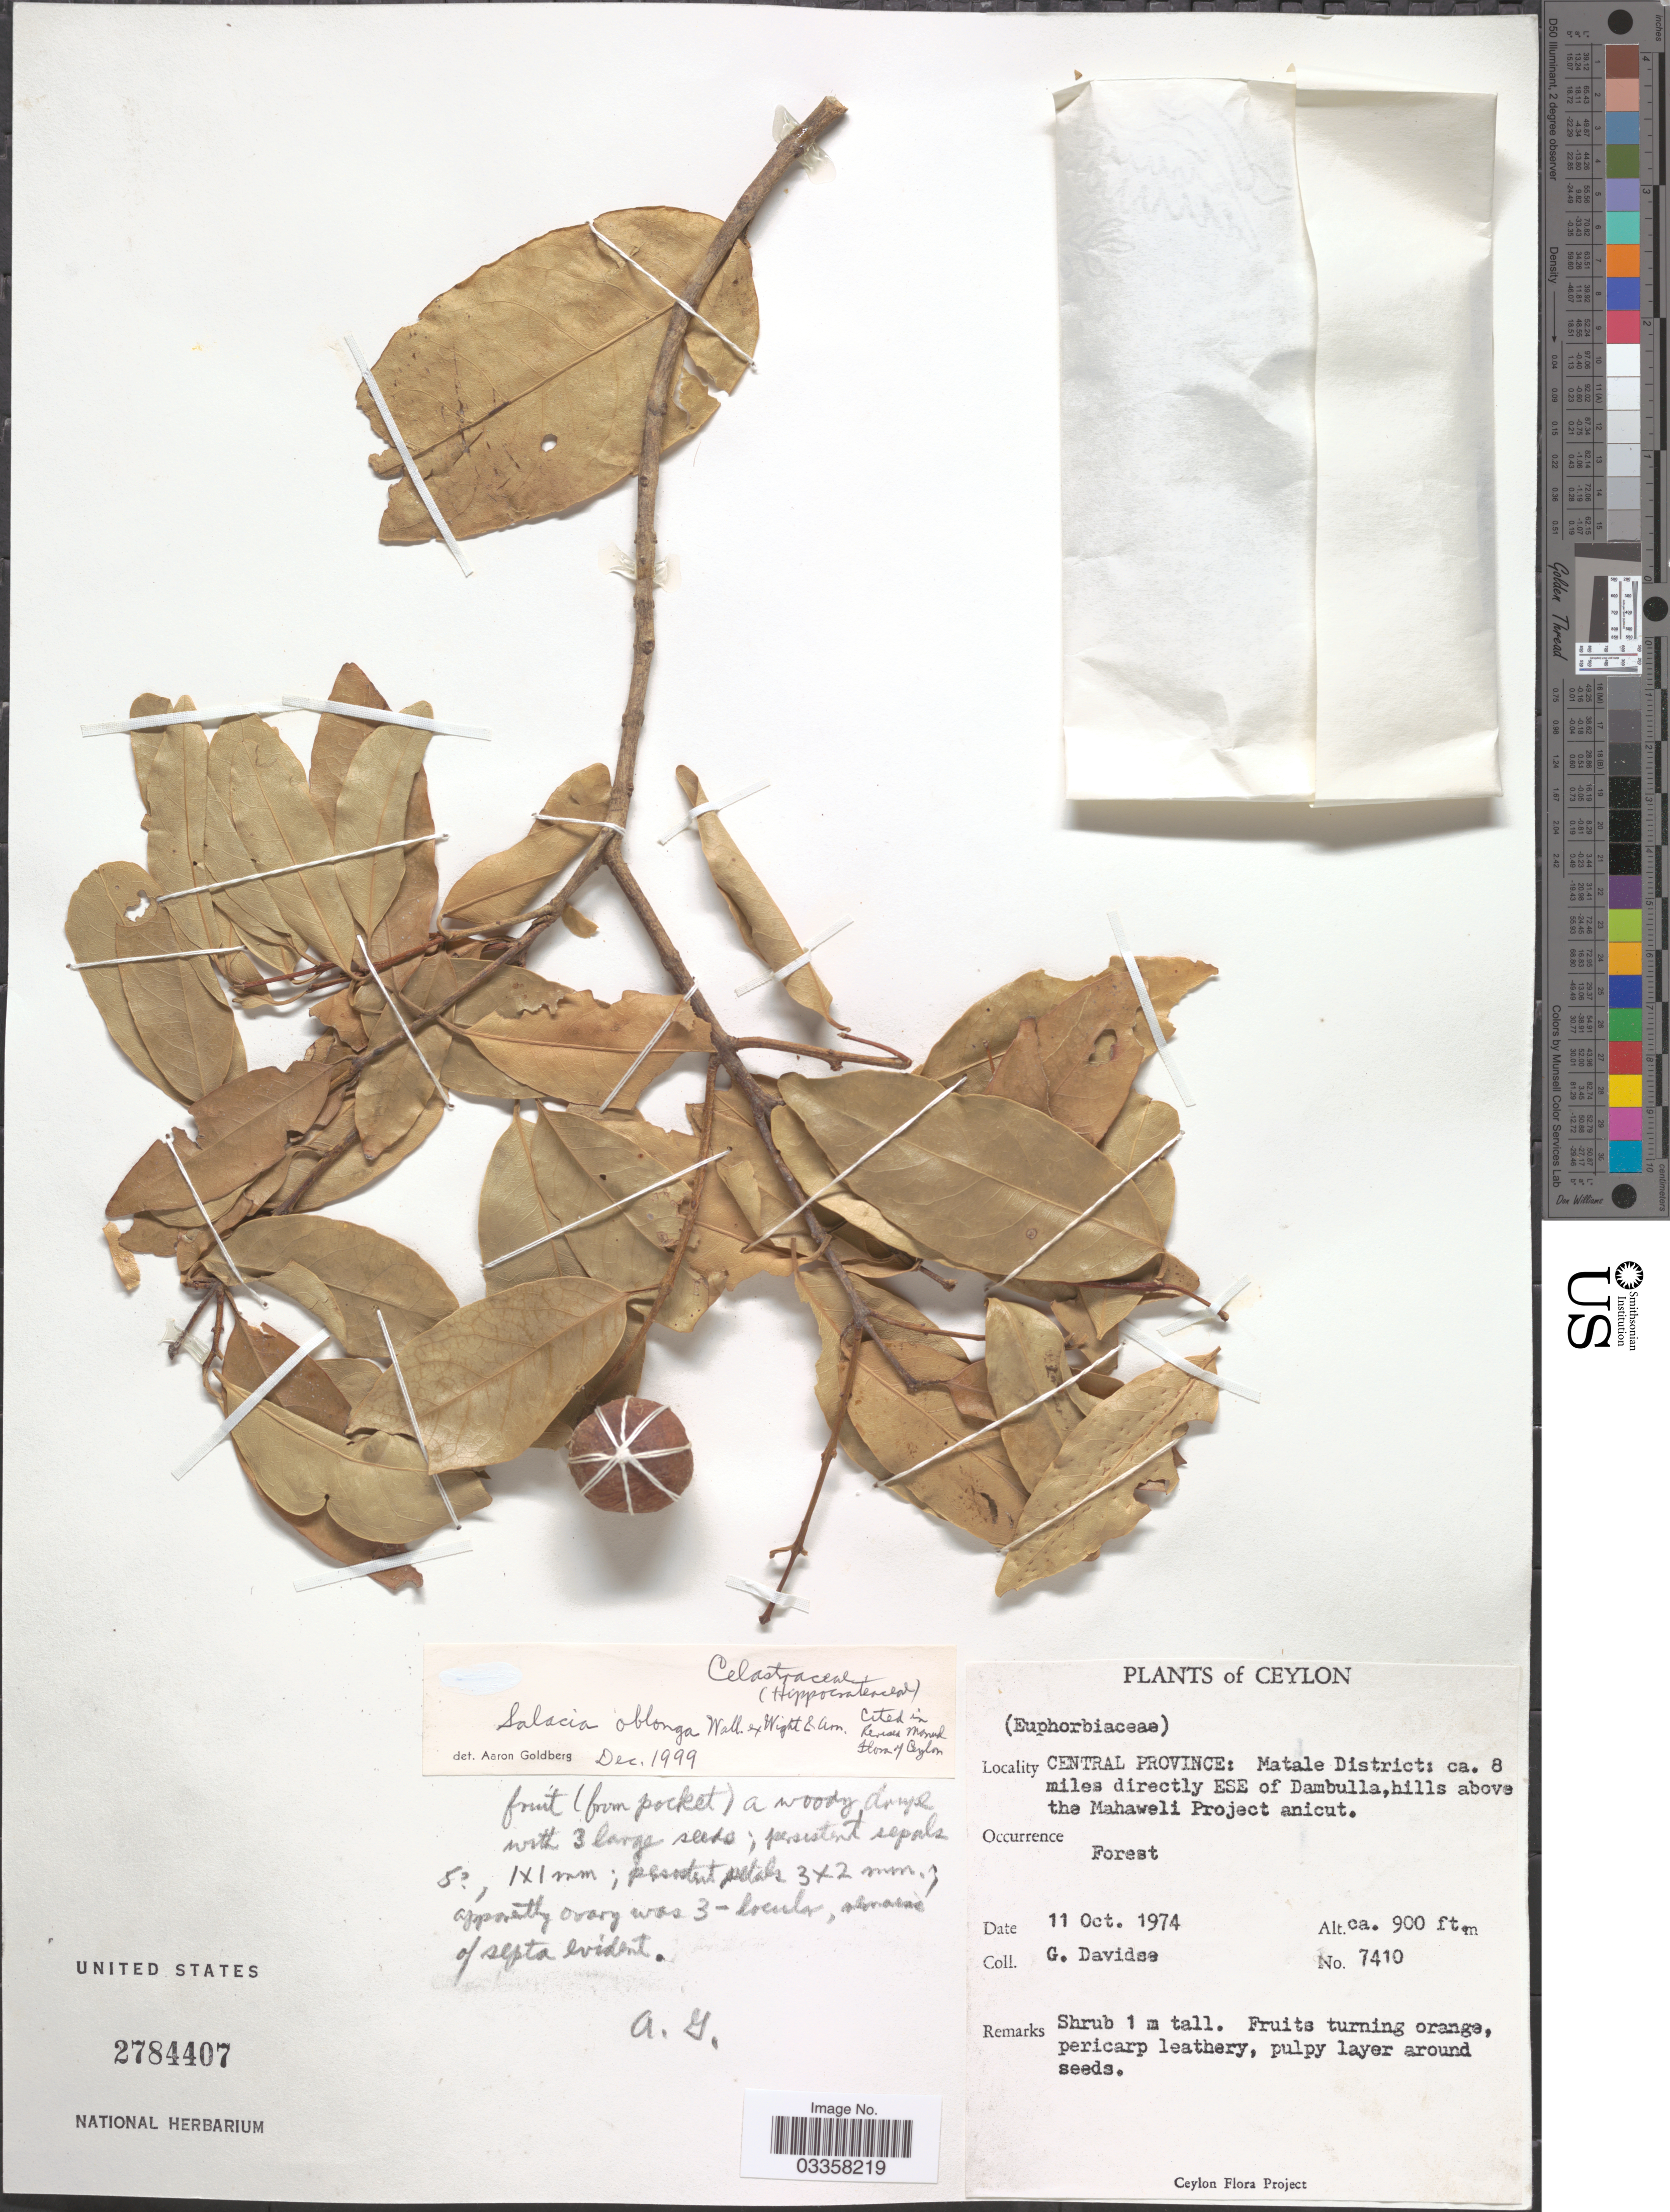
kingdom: Plantae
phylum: Tracheophyta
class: Magnoliopsida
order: Celastrales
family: Celastraceae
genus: Salacia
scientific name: Salacia oblonga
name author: Wall.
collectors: G. Davidse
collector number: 7410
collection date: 1974-10-11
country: Sri Lanka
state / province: Central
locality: Ceylon. Matale District: ca. 8 miles directly ESE of Dambulla, hills above the Mahaweli Project anicut.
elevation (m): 274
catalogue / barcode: US 2784407